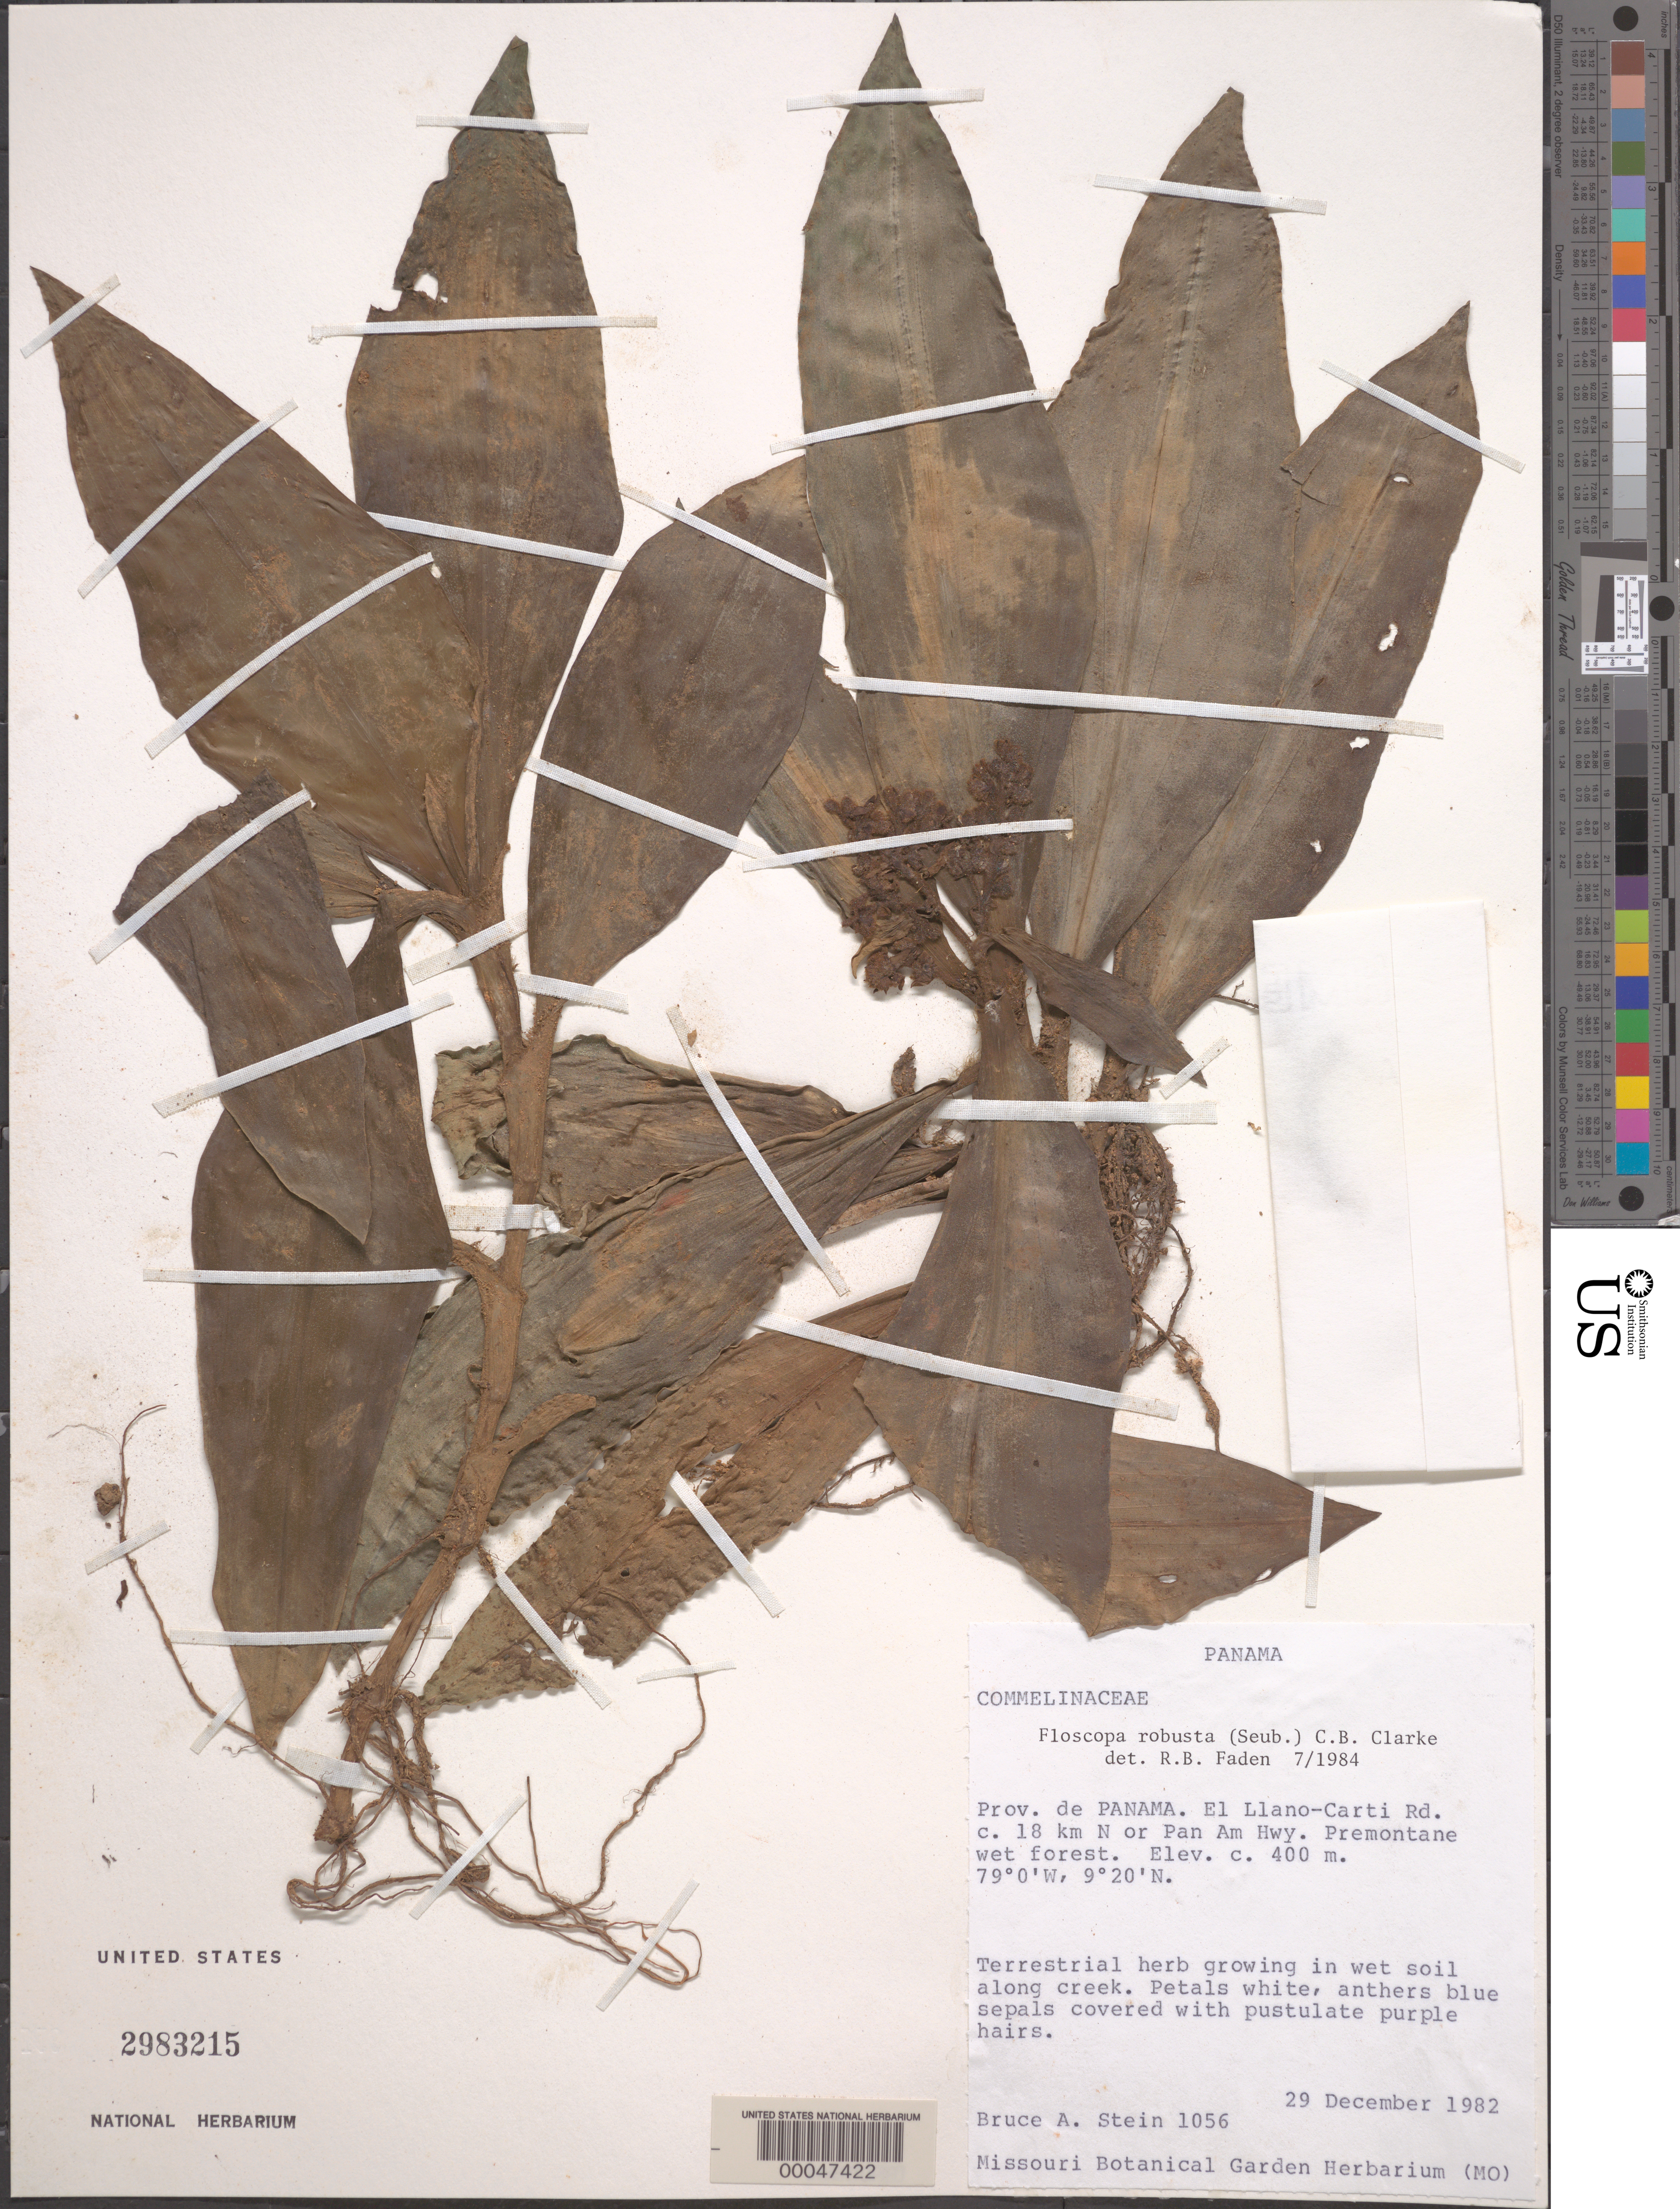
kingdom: Plantae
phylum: Tracheophyta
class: Liliopsida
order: Commelinales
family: Commelinaceae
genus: Floscopa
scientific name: Floscopa robusta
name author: (Seub.) C.B. Clarke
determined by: Faden, Robert B., (US), Smithsonian Institution - National Museum of Natural History (UNITED STATES)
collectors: B. A. Stein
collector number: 1056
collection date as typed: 29 Dec 1982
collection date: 1982-12-29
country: Panama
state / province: Panamá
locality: El Llano-Carti road.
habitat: Premontane wet forest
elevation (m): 400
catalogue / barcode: US 2983215